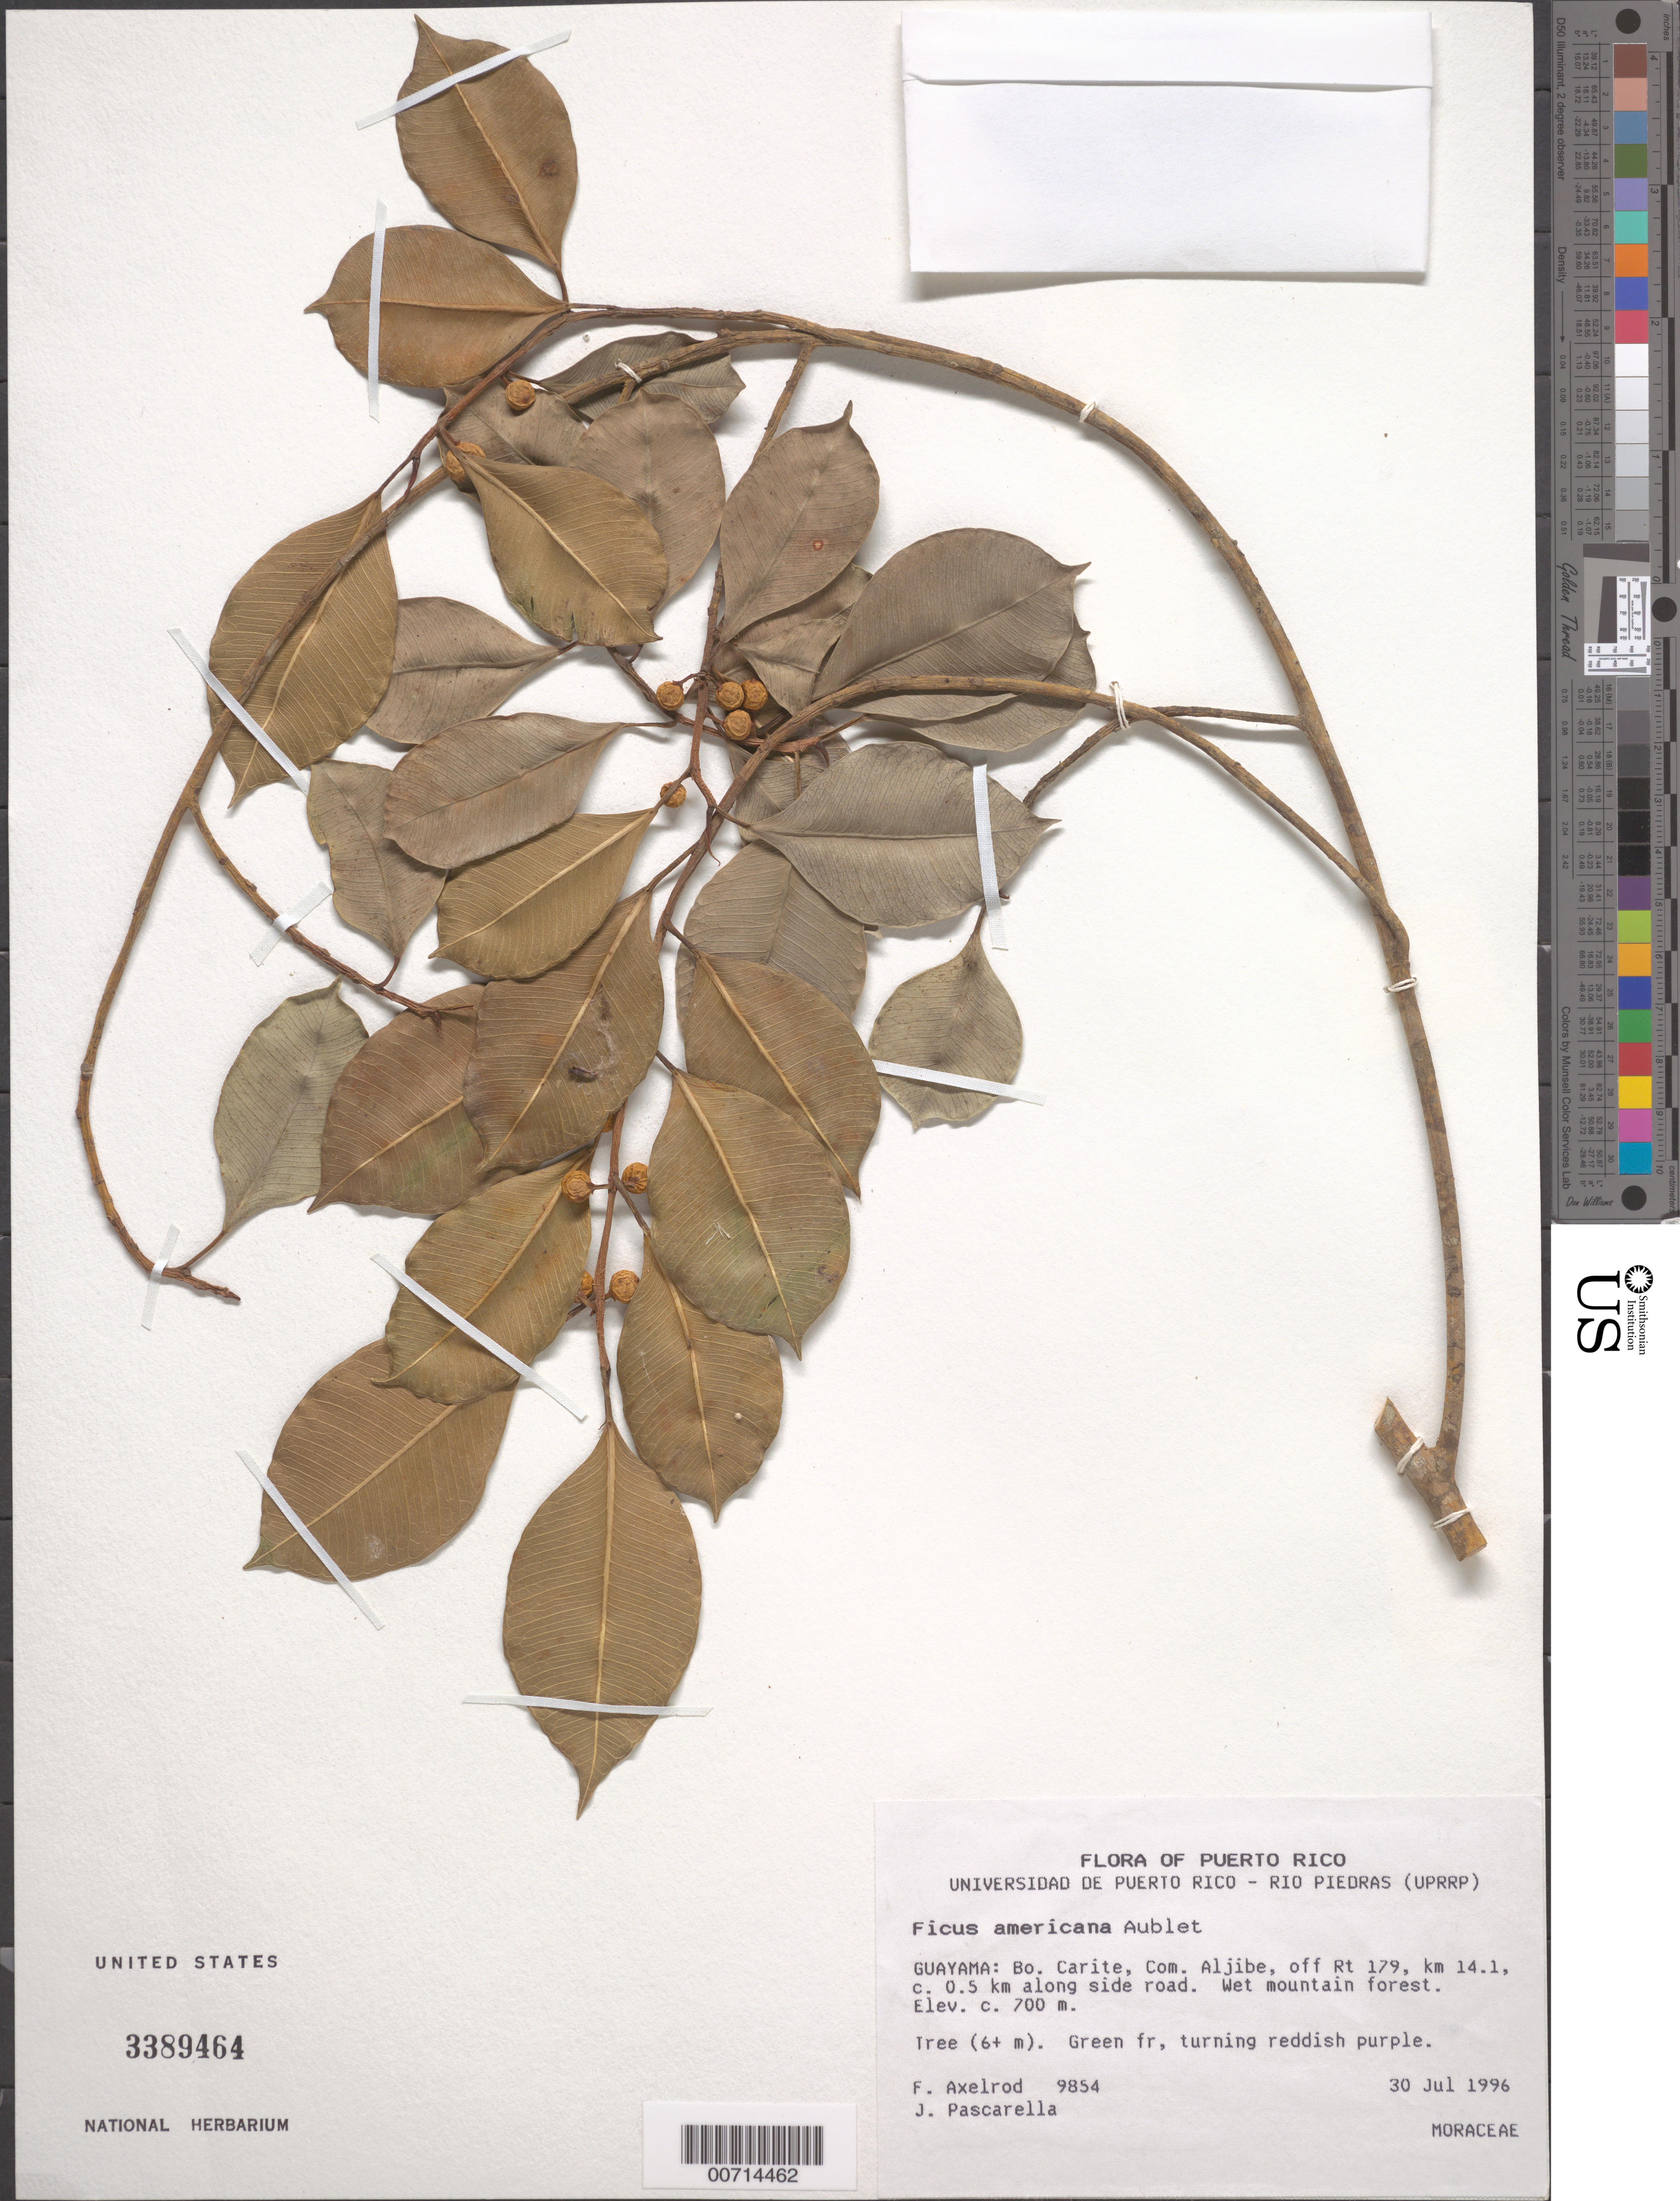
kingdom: Plantae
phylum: Tracheophyta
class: Magnoliopsida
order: Rosales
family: Moraceae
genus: Ficus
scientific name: Ficus americana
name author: Aubl.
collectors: F. S. Axelrod & J. Pascarella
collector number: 9854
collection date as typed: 30 Jul 1996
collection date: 1996-07-30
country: Puerto Rico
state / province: Guayama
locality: Guayama: Bo. Carite, Com. Aljibe, off rte 179, km 14.1, c. 0.5 km along side road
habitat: Wet mountain forest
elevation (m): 700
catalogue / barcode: US 3389464